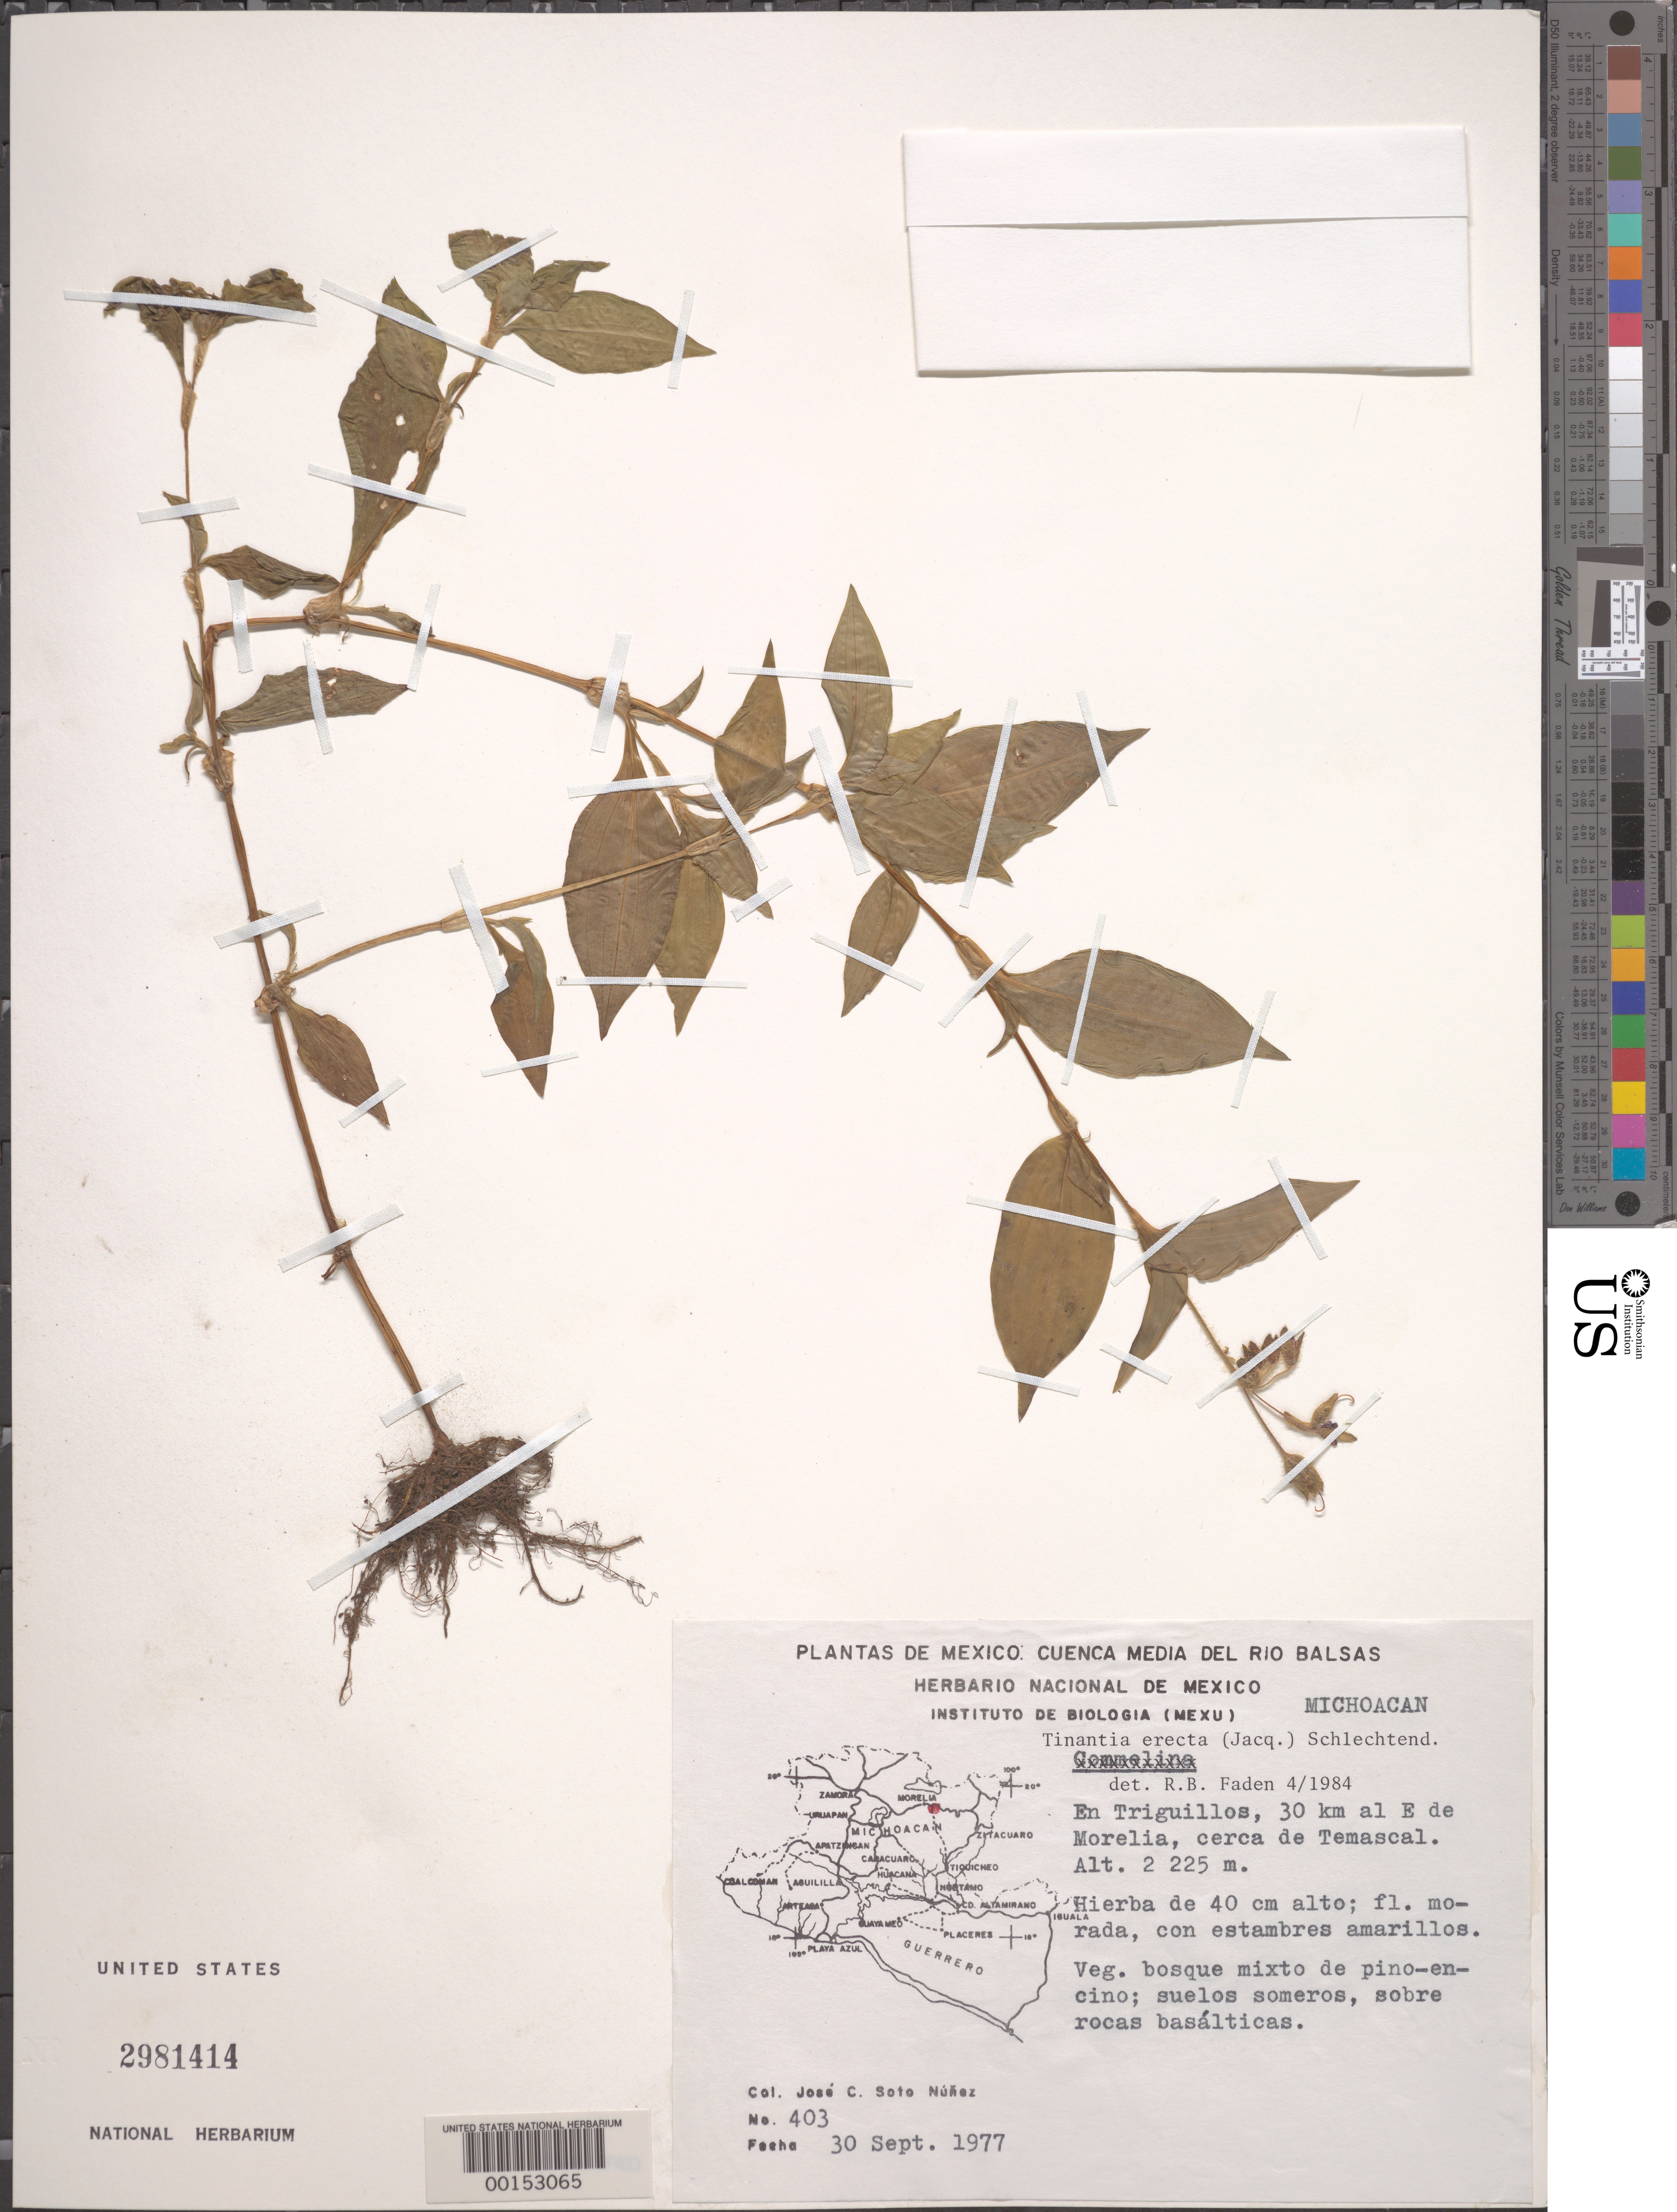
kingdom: Plantae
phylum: Tracheophyta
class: Liliopsida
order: Commelinales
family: Commelinaceae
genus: Tinantia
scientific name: Tinantia erecta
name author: (Jacq.) Fenzl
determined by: Faden, Robert B., (US), Smithsonian Institution - National Museum of Natural History (UNITED STATES)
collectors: J. C. Soto Núñez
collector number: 403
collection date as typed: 30 Sep 1977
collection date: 1977-09-30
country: Mexico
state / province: Michoacán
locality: Triguillos, E of Morelia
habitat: Rocky, basaltic soil, forest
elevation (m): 2225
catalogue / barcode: US 2981414